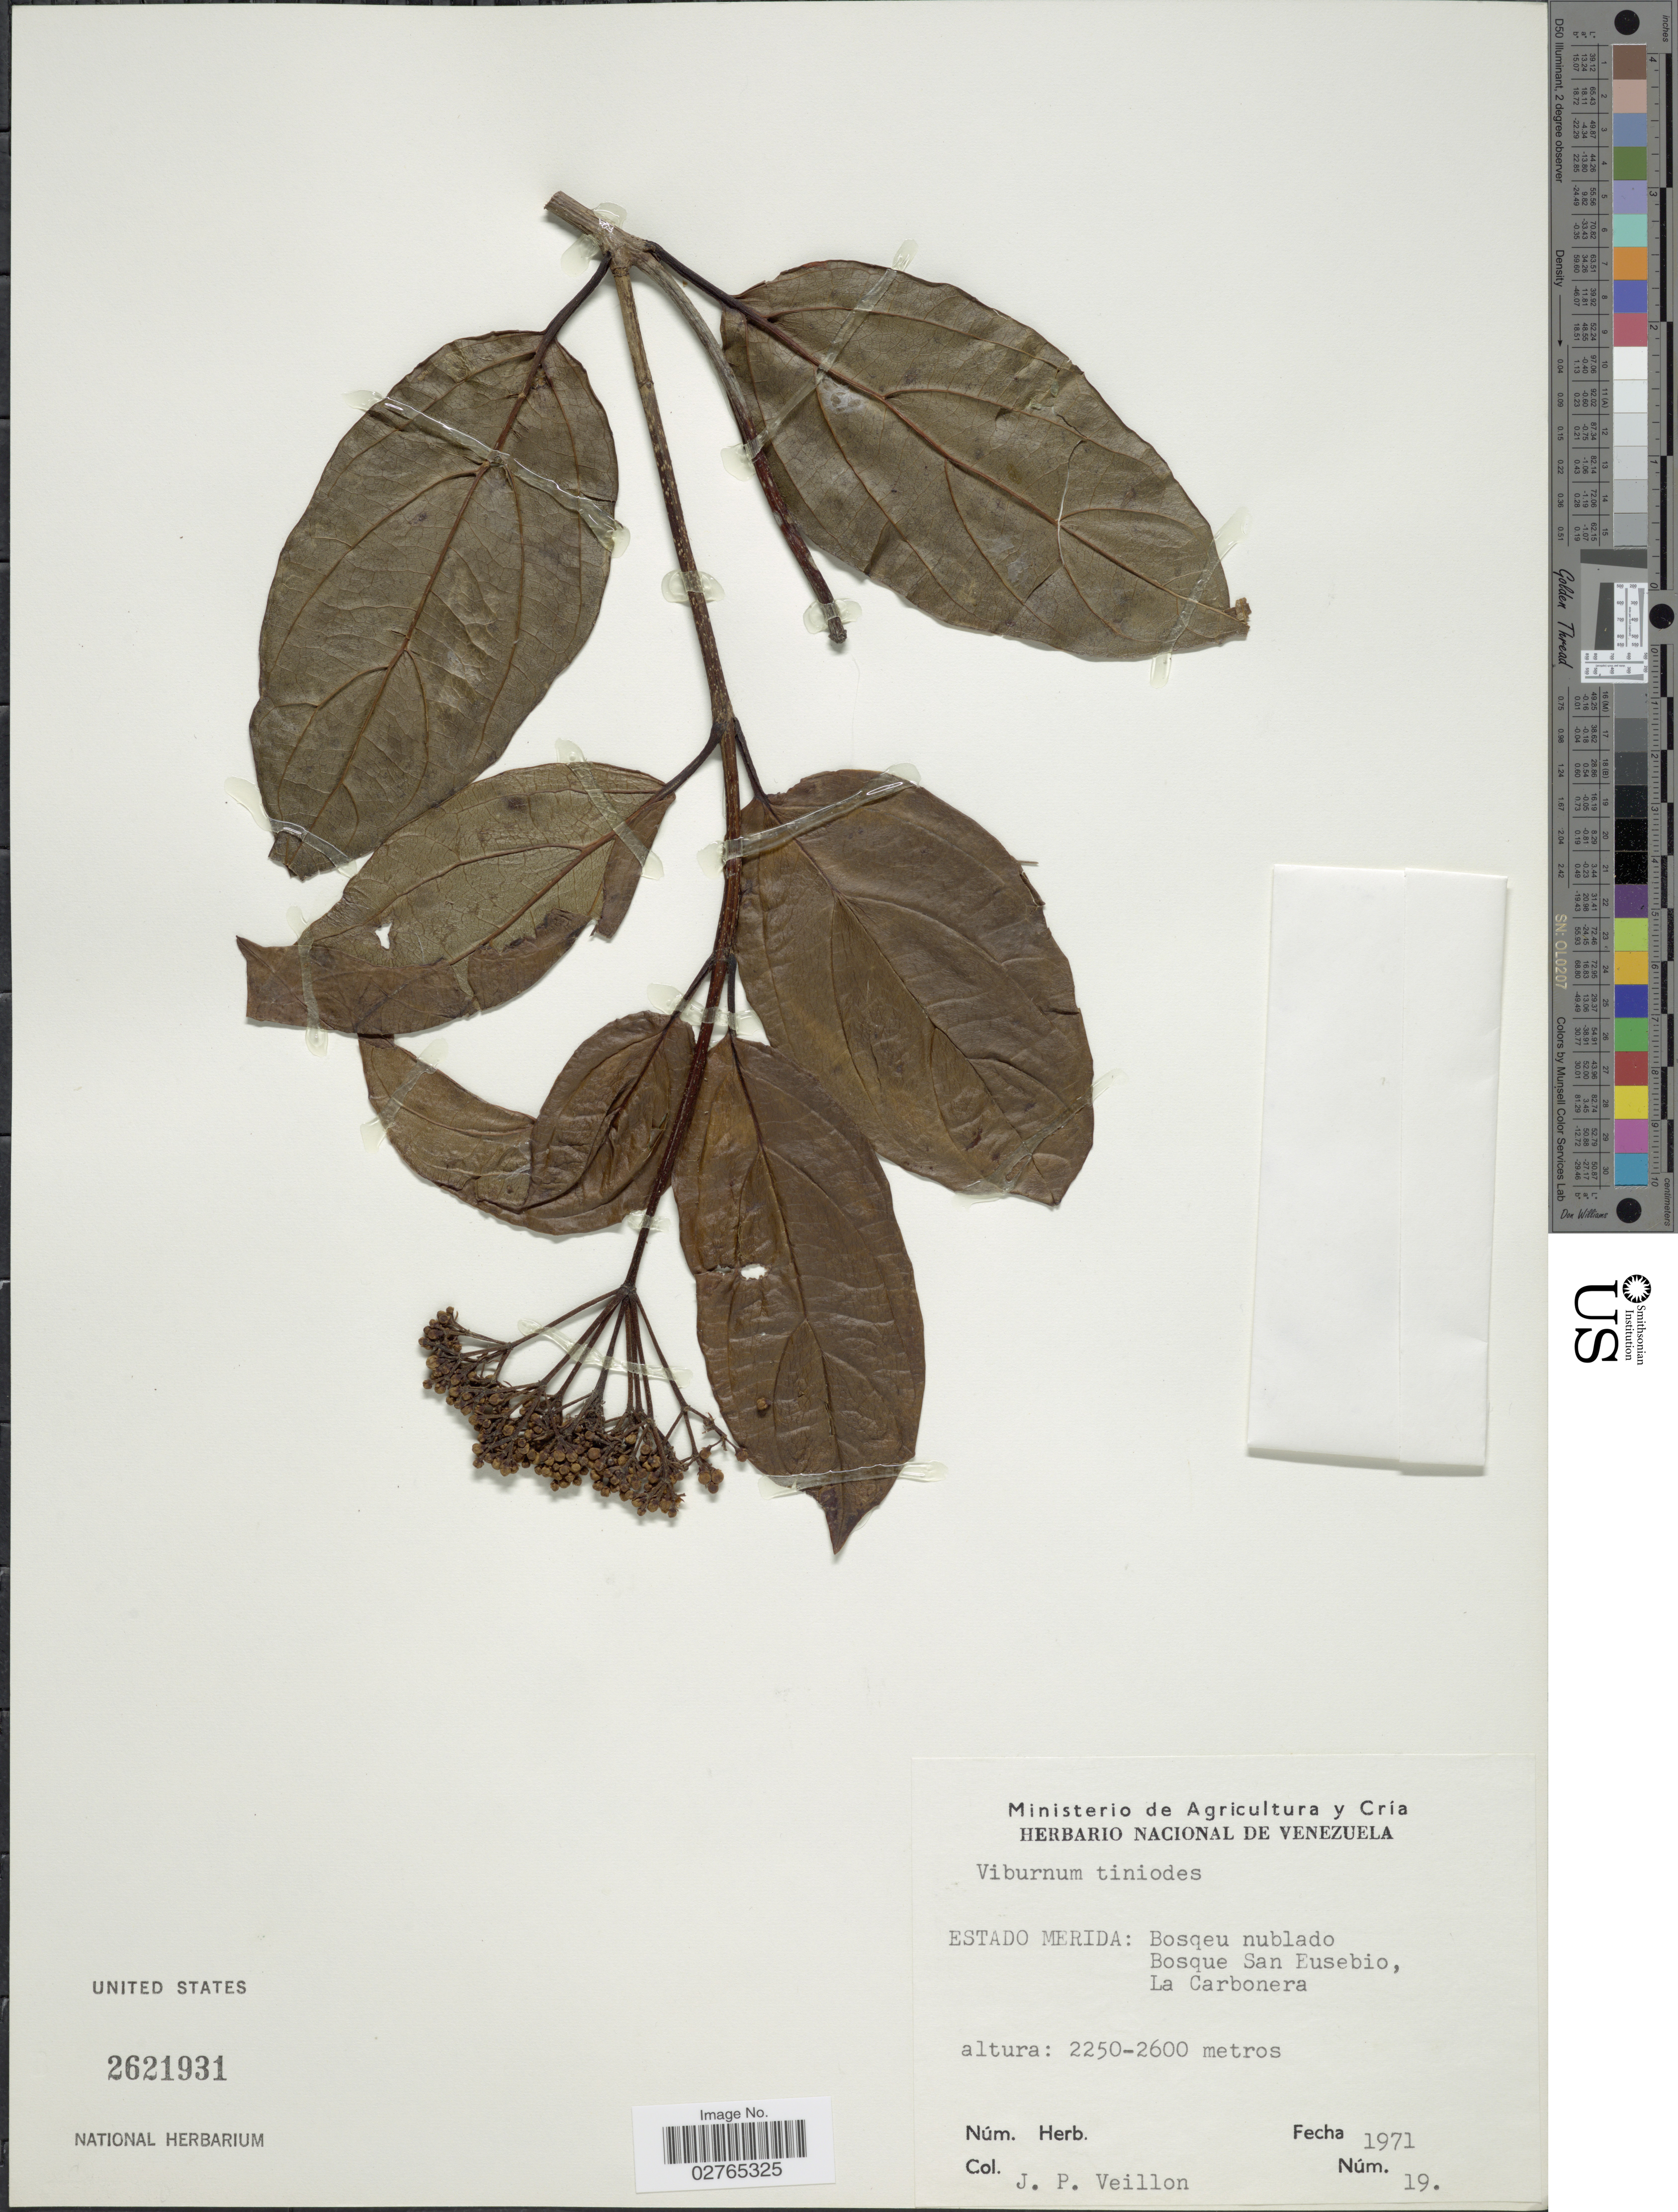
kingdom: Plantae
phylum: Tracheophyta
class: Magnoliopsida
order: Dipsacales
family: Viburnaceae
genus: Viburnum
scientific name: Viburnum tinoides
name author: L. f.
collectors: J. Veillon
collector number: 19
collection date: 1971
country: Venezuela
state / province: Mérida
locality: Bosque nublado. Bosque San Eusebio, La Carbonera.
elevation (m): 2250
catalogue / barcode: US 2621931